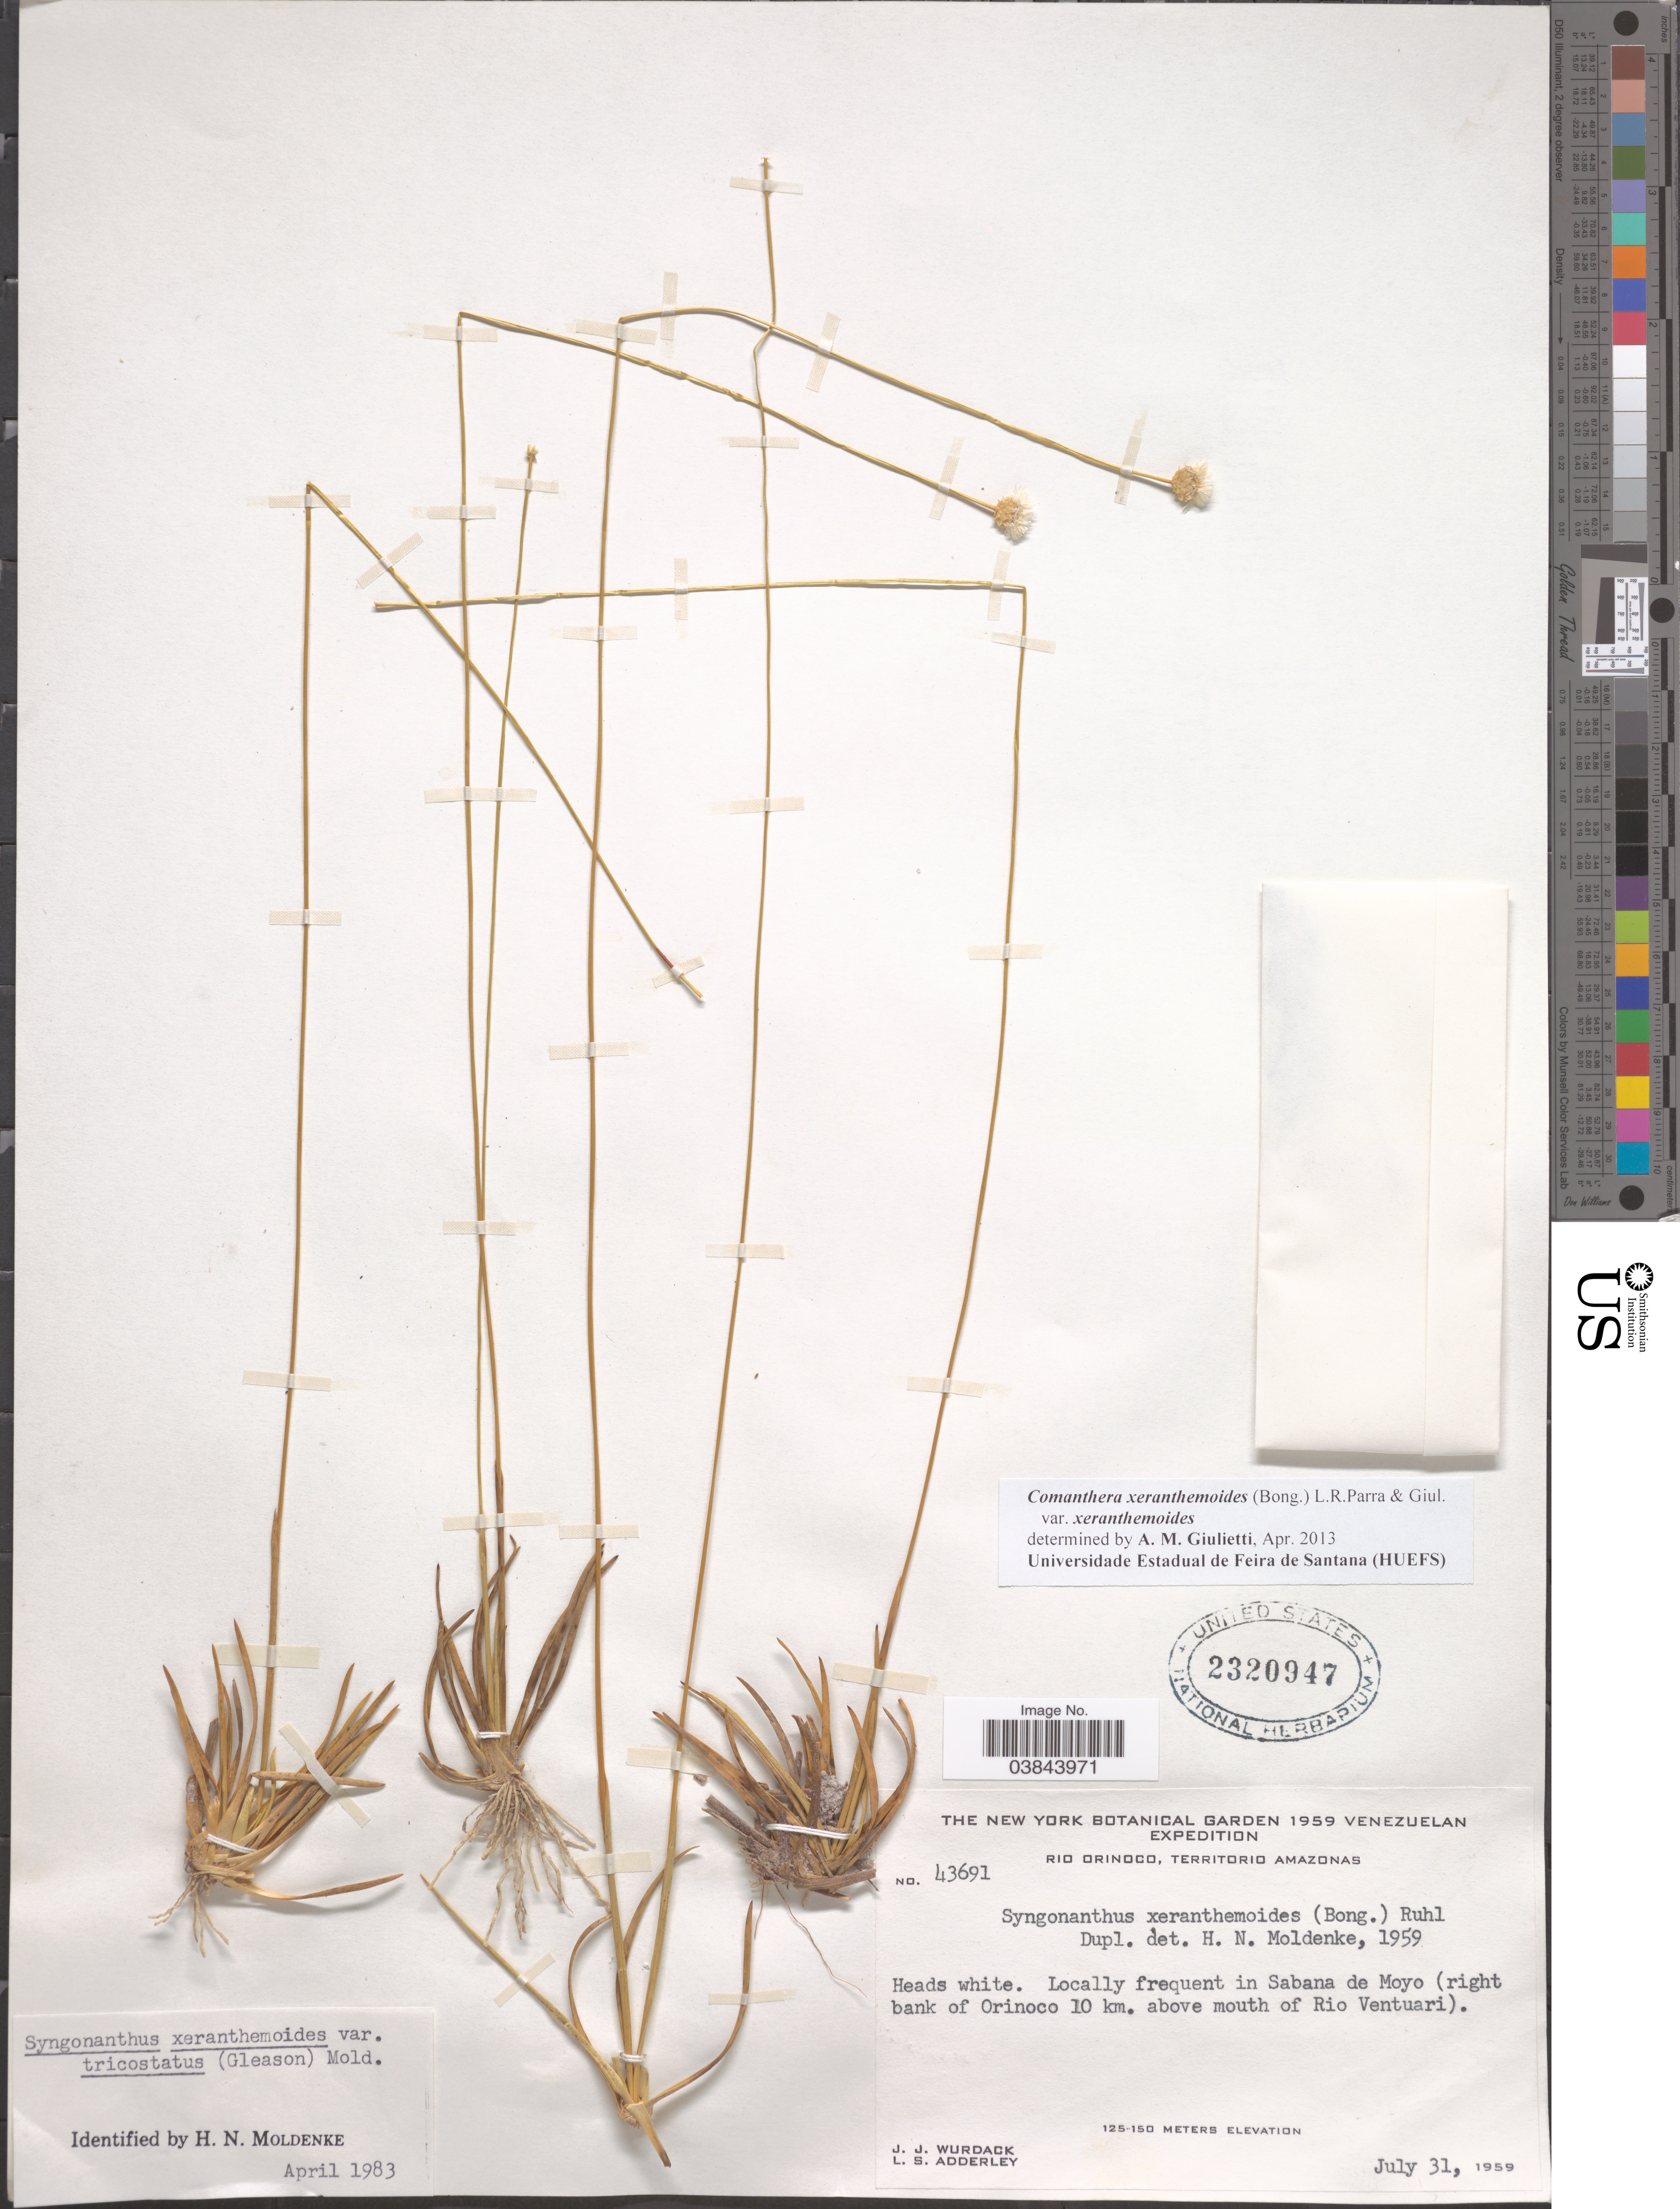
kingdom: Plantae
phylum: Tracheophyta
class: Liliopsida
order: Poales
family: Eriocaulaceae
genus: Comanthera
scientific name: Comanthera xeranthemoides var. xeranthemoides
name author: (Bong.) L.R. Parra & Giul.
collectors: J. J. Wurdack & L. S. Adderley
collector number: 43691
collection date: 1959-07-31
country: Venezuela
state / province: Amazonas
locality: Rio Orinoco, Territorio Amazonas. In Sabana de Moyo (right bank of Orinoco 10 km. above mouth of Rio Ventuari).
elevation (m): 125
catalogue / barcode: US 2320947